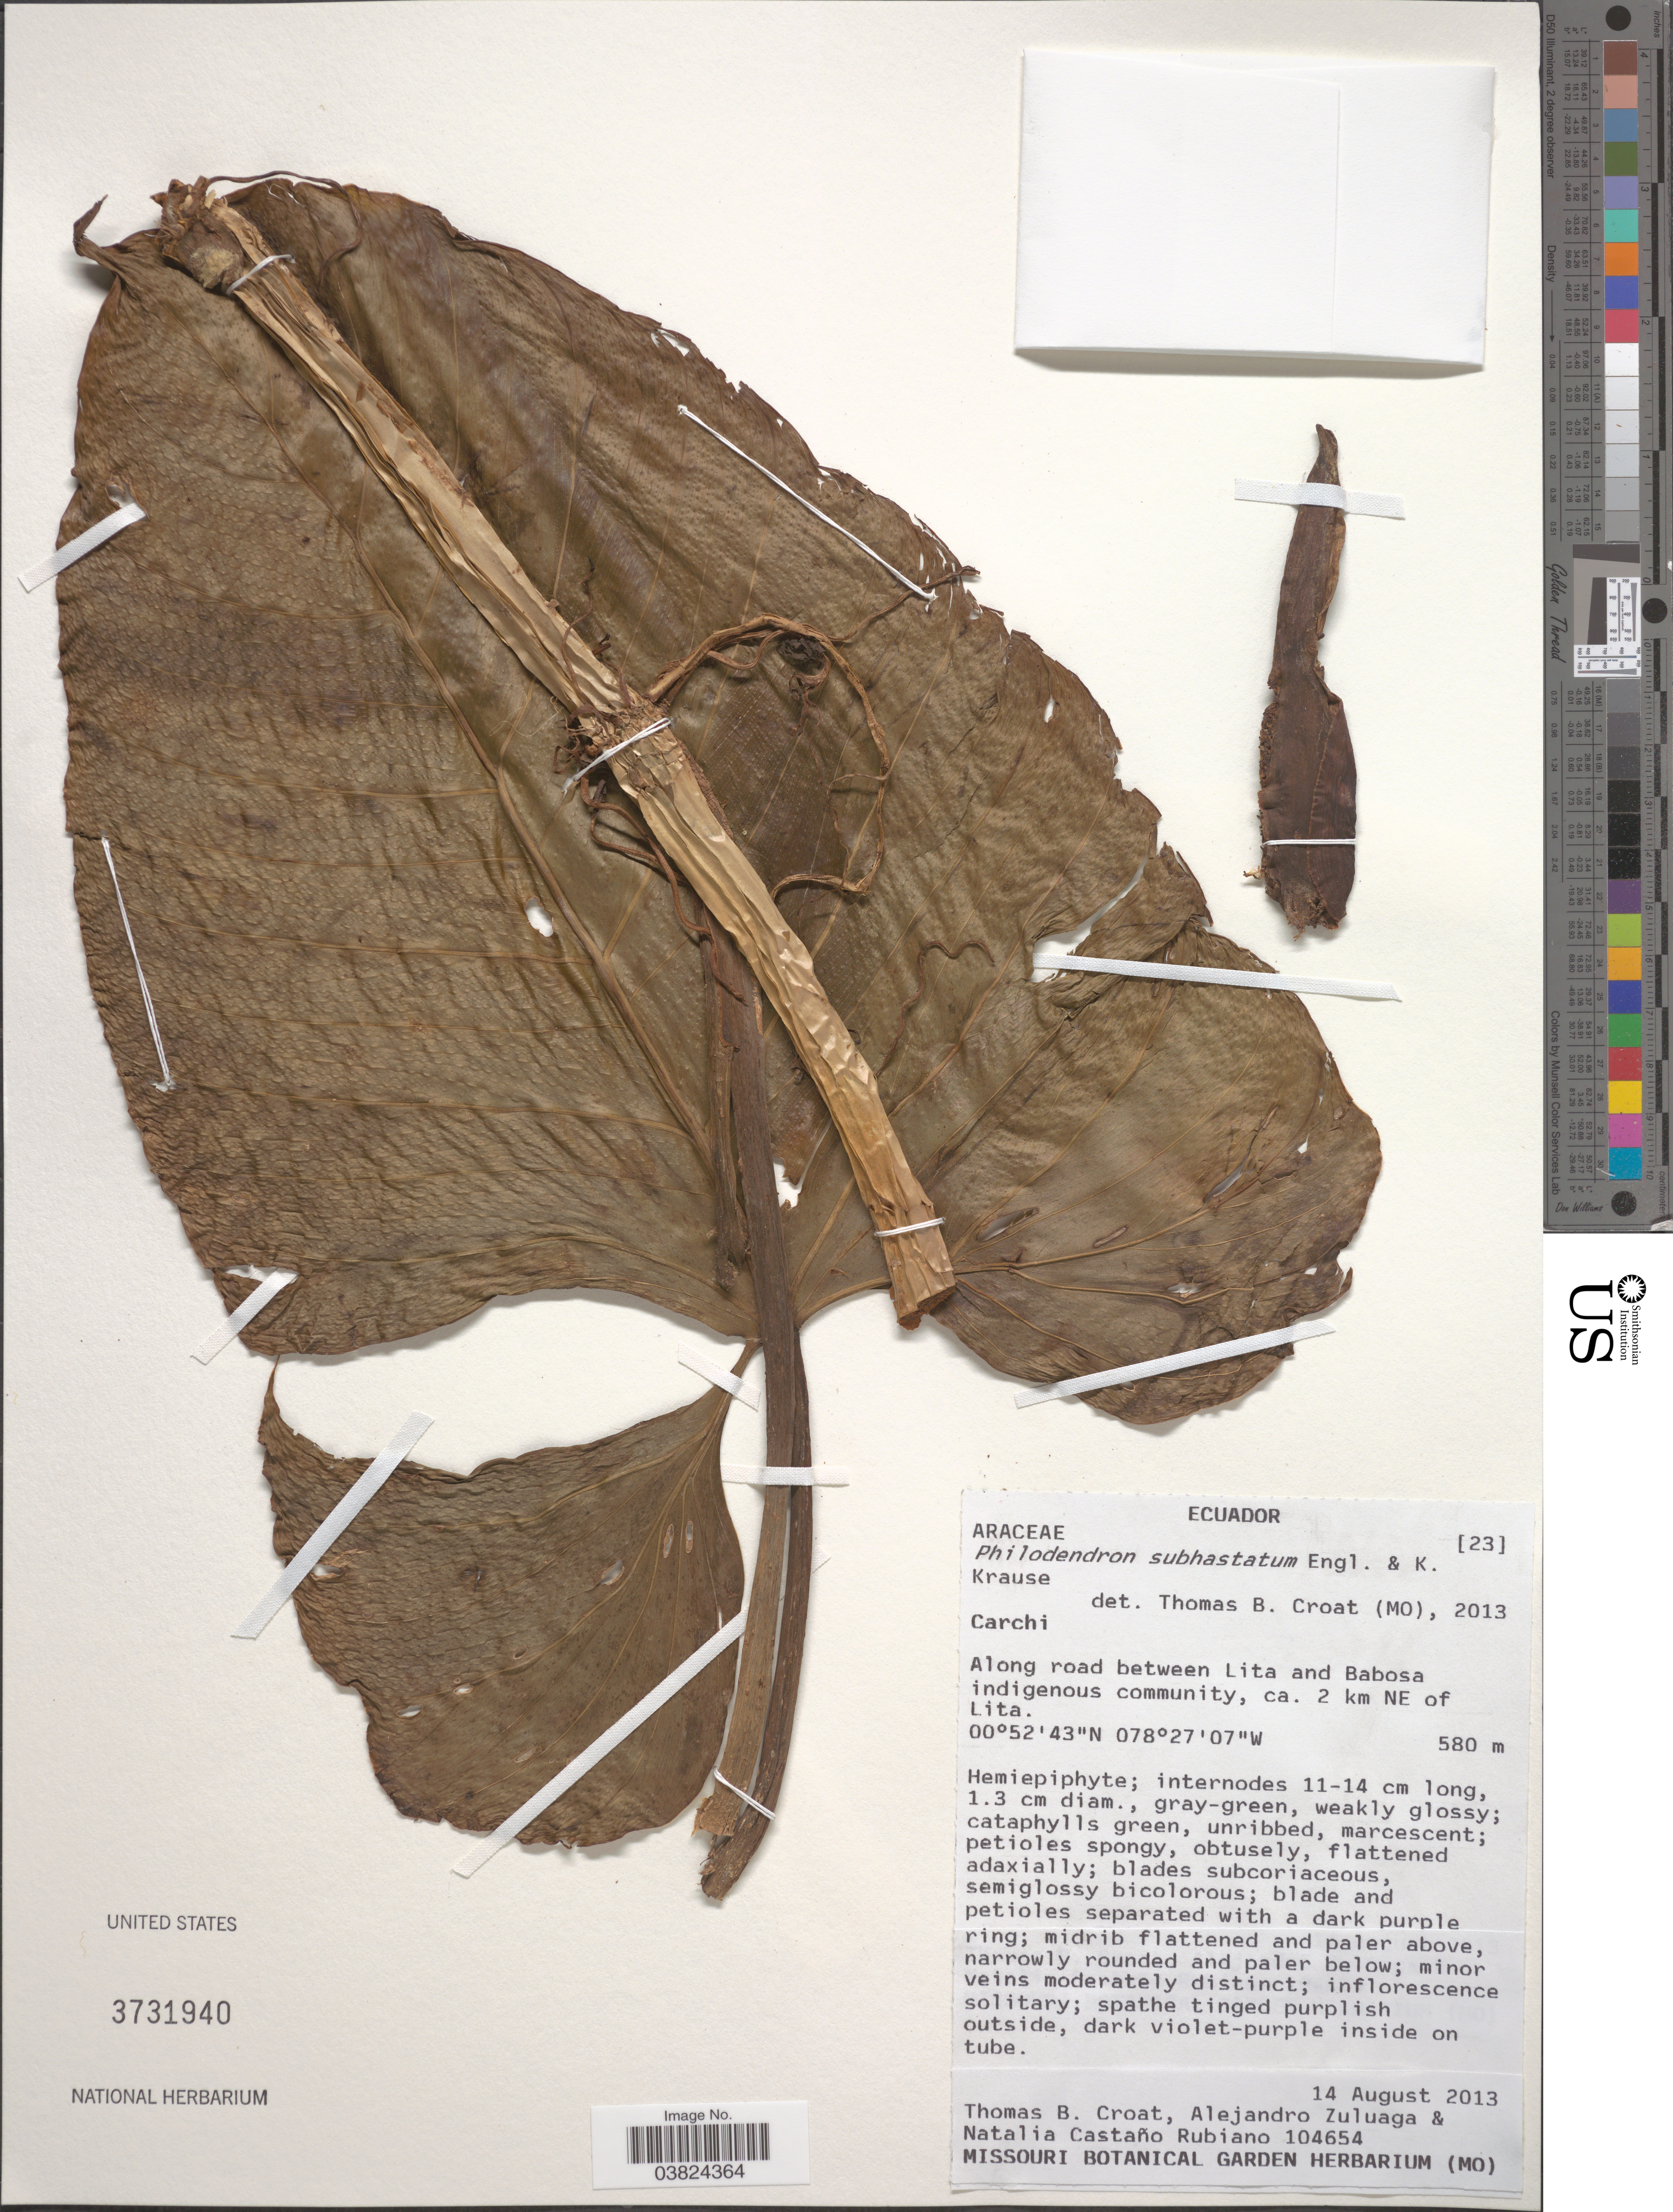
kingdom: Plantae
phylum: Tracheophyta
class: Liliopsida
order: Alismatales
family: Araceae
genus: Philodendron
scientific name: Philodendron subhastatum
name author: K. Krause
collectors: T. B. Croat, A. Zuluaga & N. Castaño Rubiano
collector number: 104654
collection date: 2013-08-14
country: Ecuador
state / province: Carchi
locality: Along road between Lita and Babosa indigenous community, ca. 2 km NE of Lita.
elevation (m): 580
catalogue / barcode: US 3731940